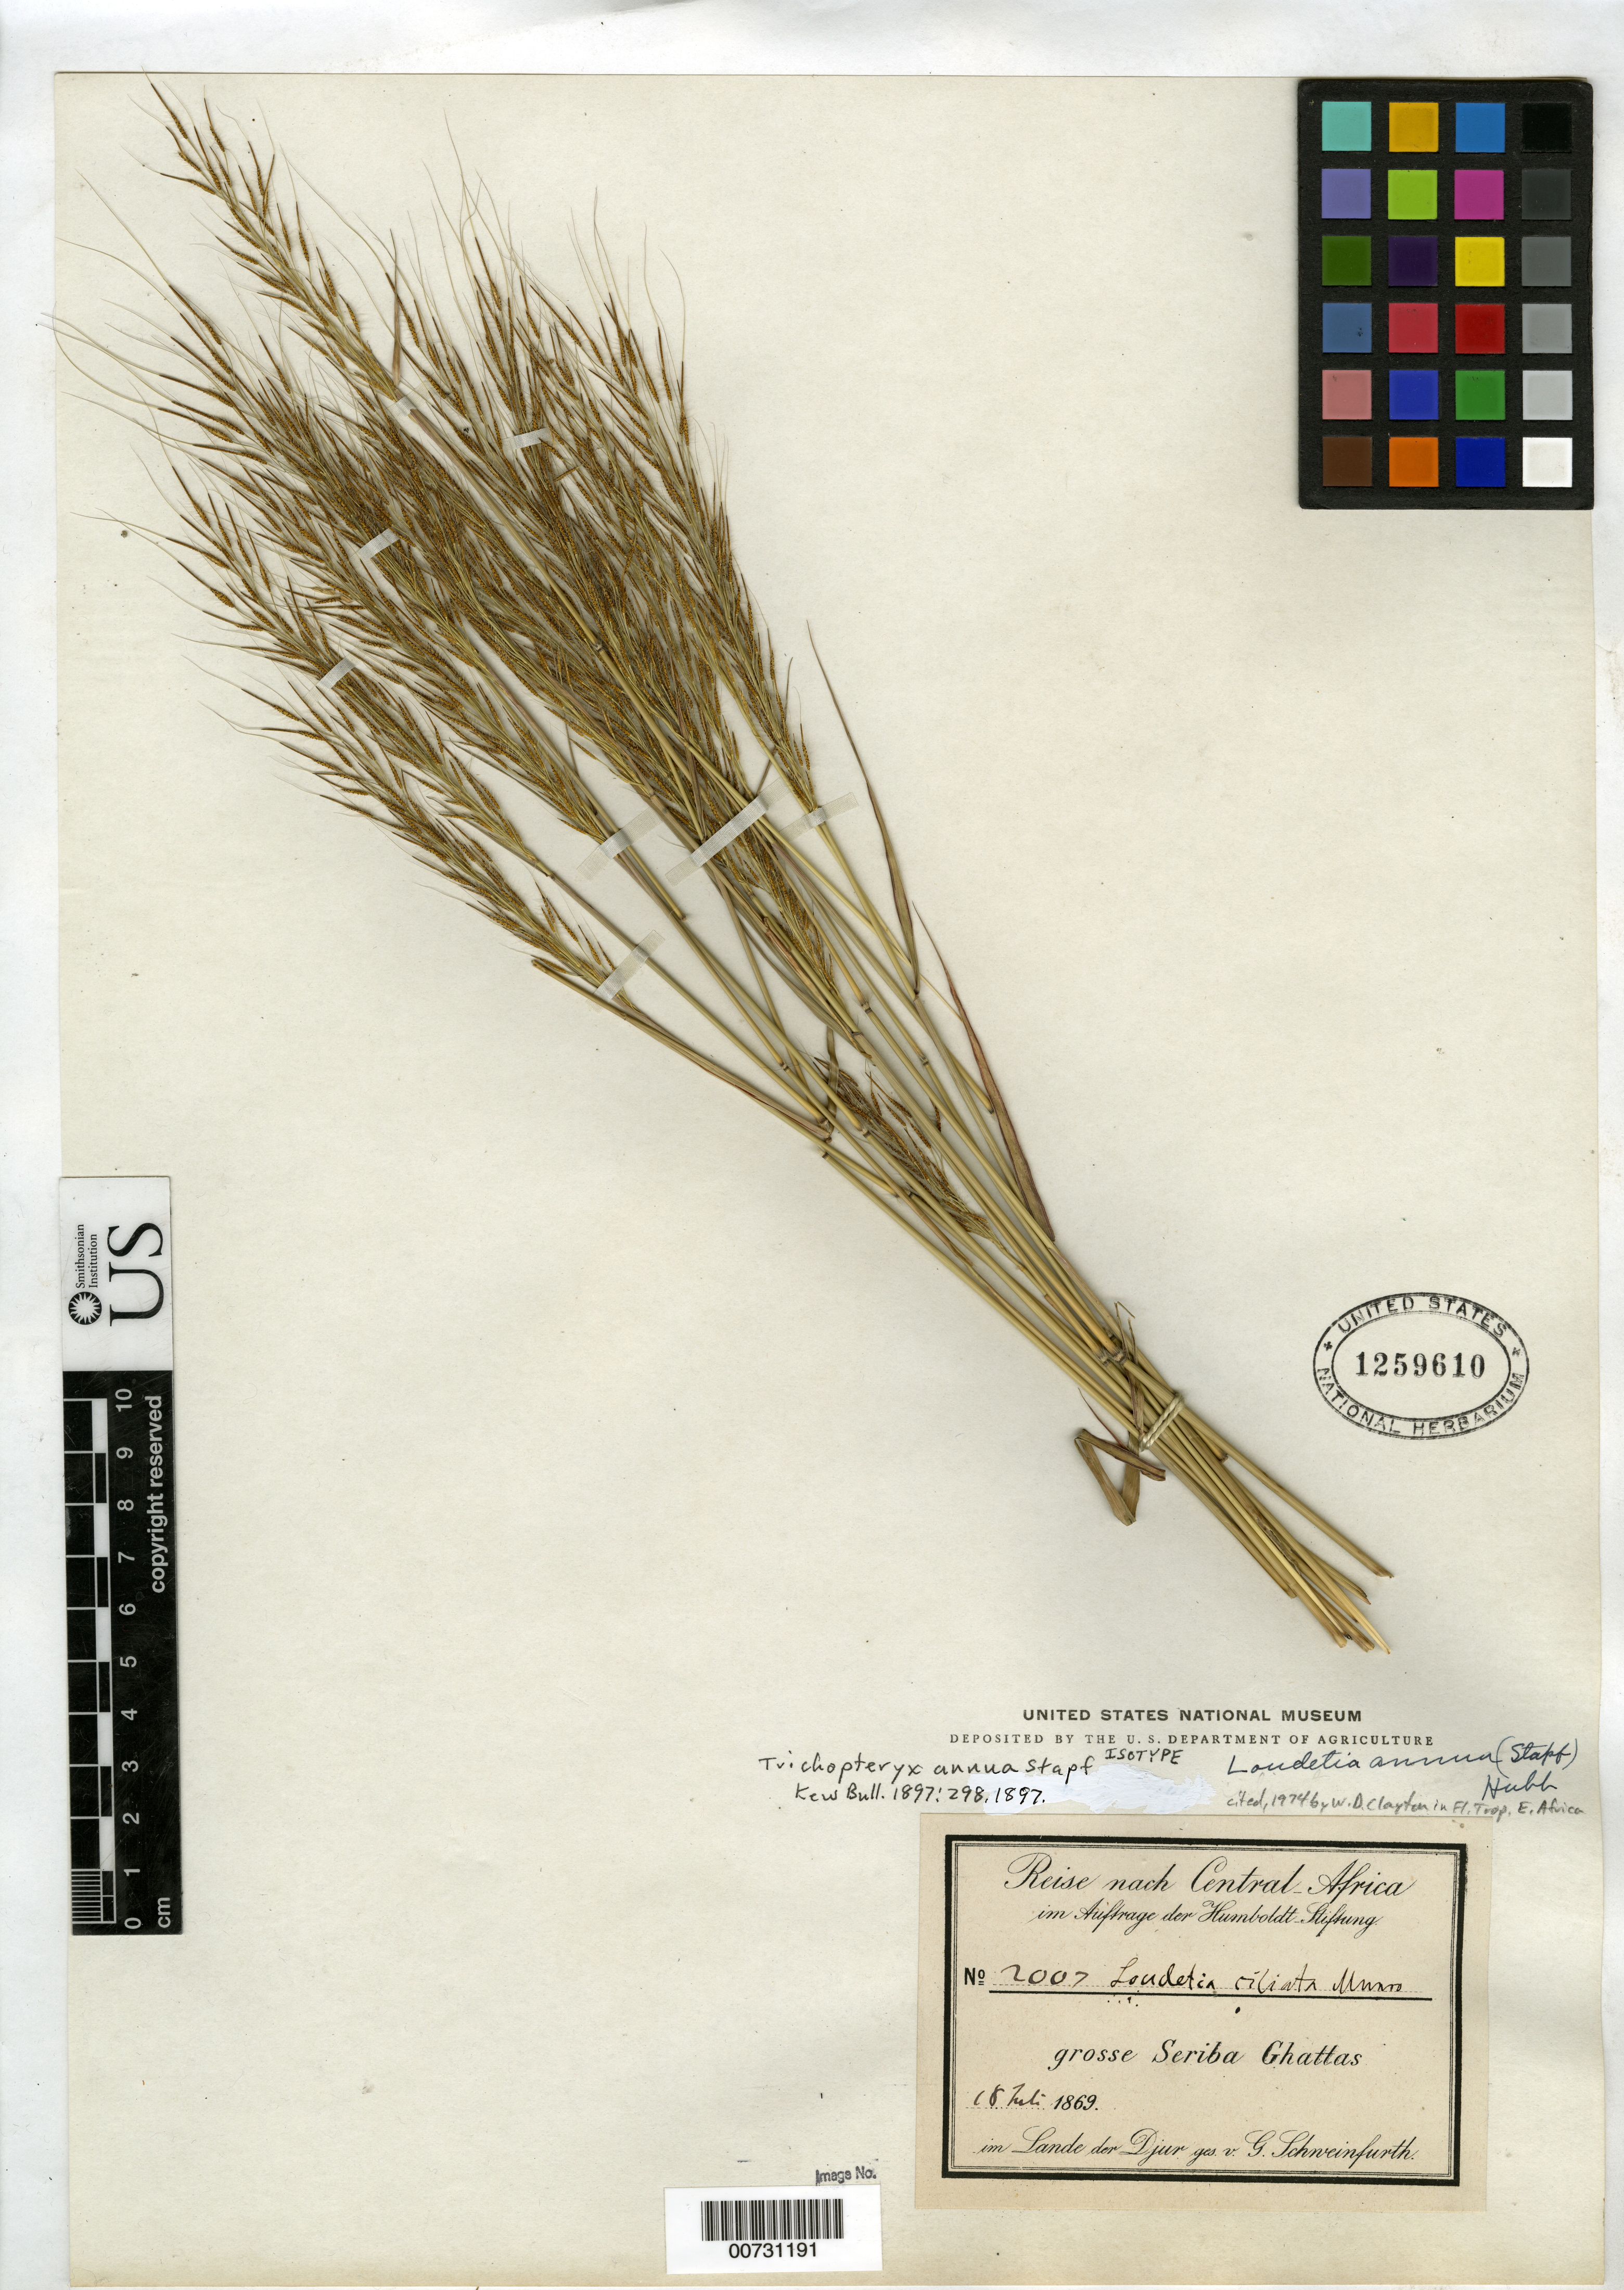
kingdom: Plantae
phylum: Tracheophyta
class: Liliopsida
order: Poales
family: Poaceae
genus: Trichopteryx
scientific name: Trichopteryx annua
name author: Stapf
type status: Isosyntype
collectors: G. A. Schweinfurth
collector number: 2007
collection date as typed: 18 Jul 1869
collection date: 1869-07-18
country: Sudan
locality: Im Lande der Djur. Grosse Seriba Ghattas. [protologue: Jur: Ghattas' chief seriba]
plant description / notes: Cited 1974 by W.D. Clayton in Fl. Trop. E. Africa; Collection date varies on specimens with this number.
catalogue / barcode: US 1259610